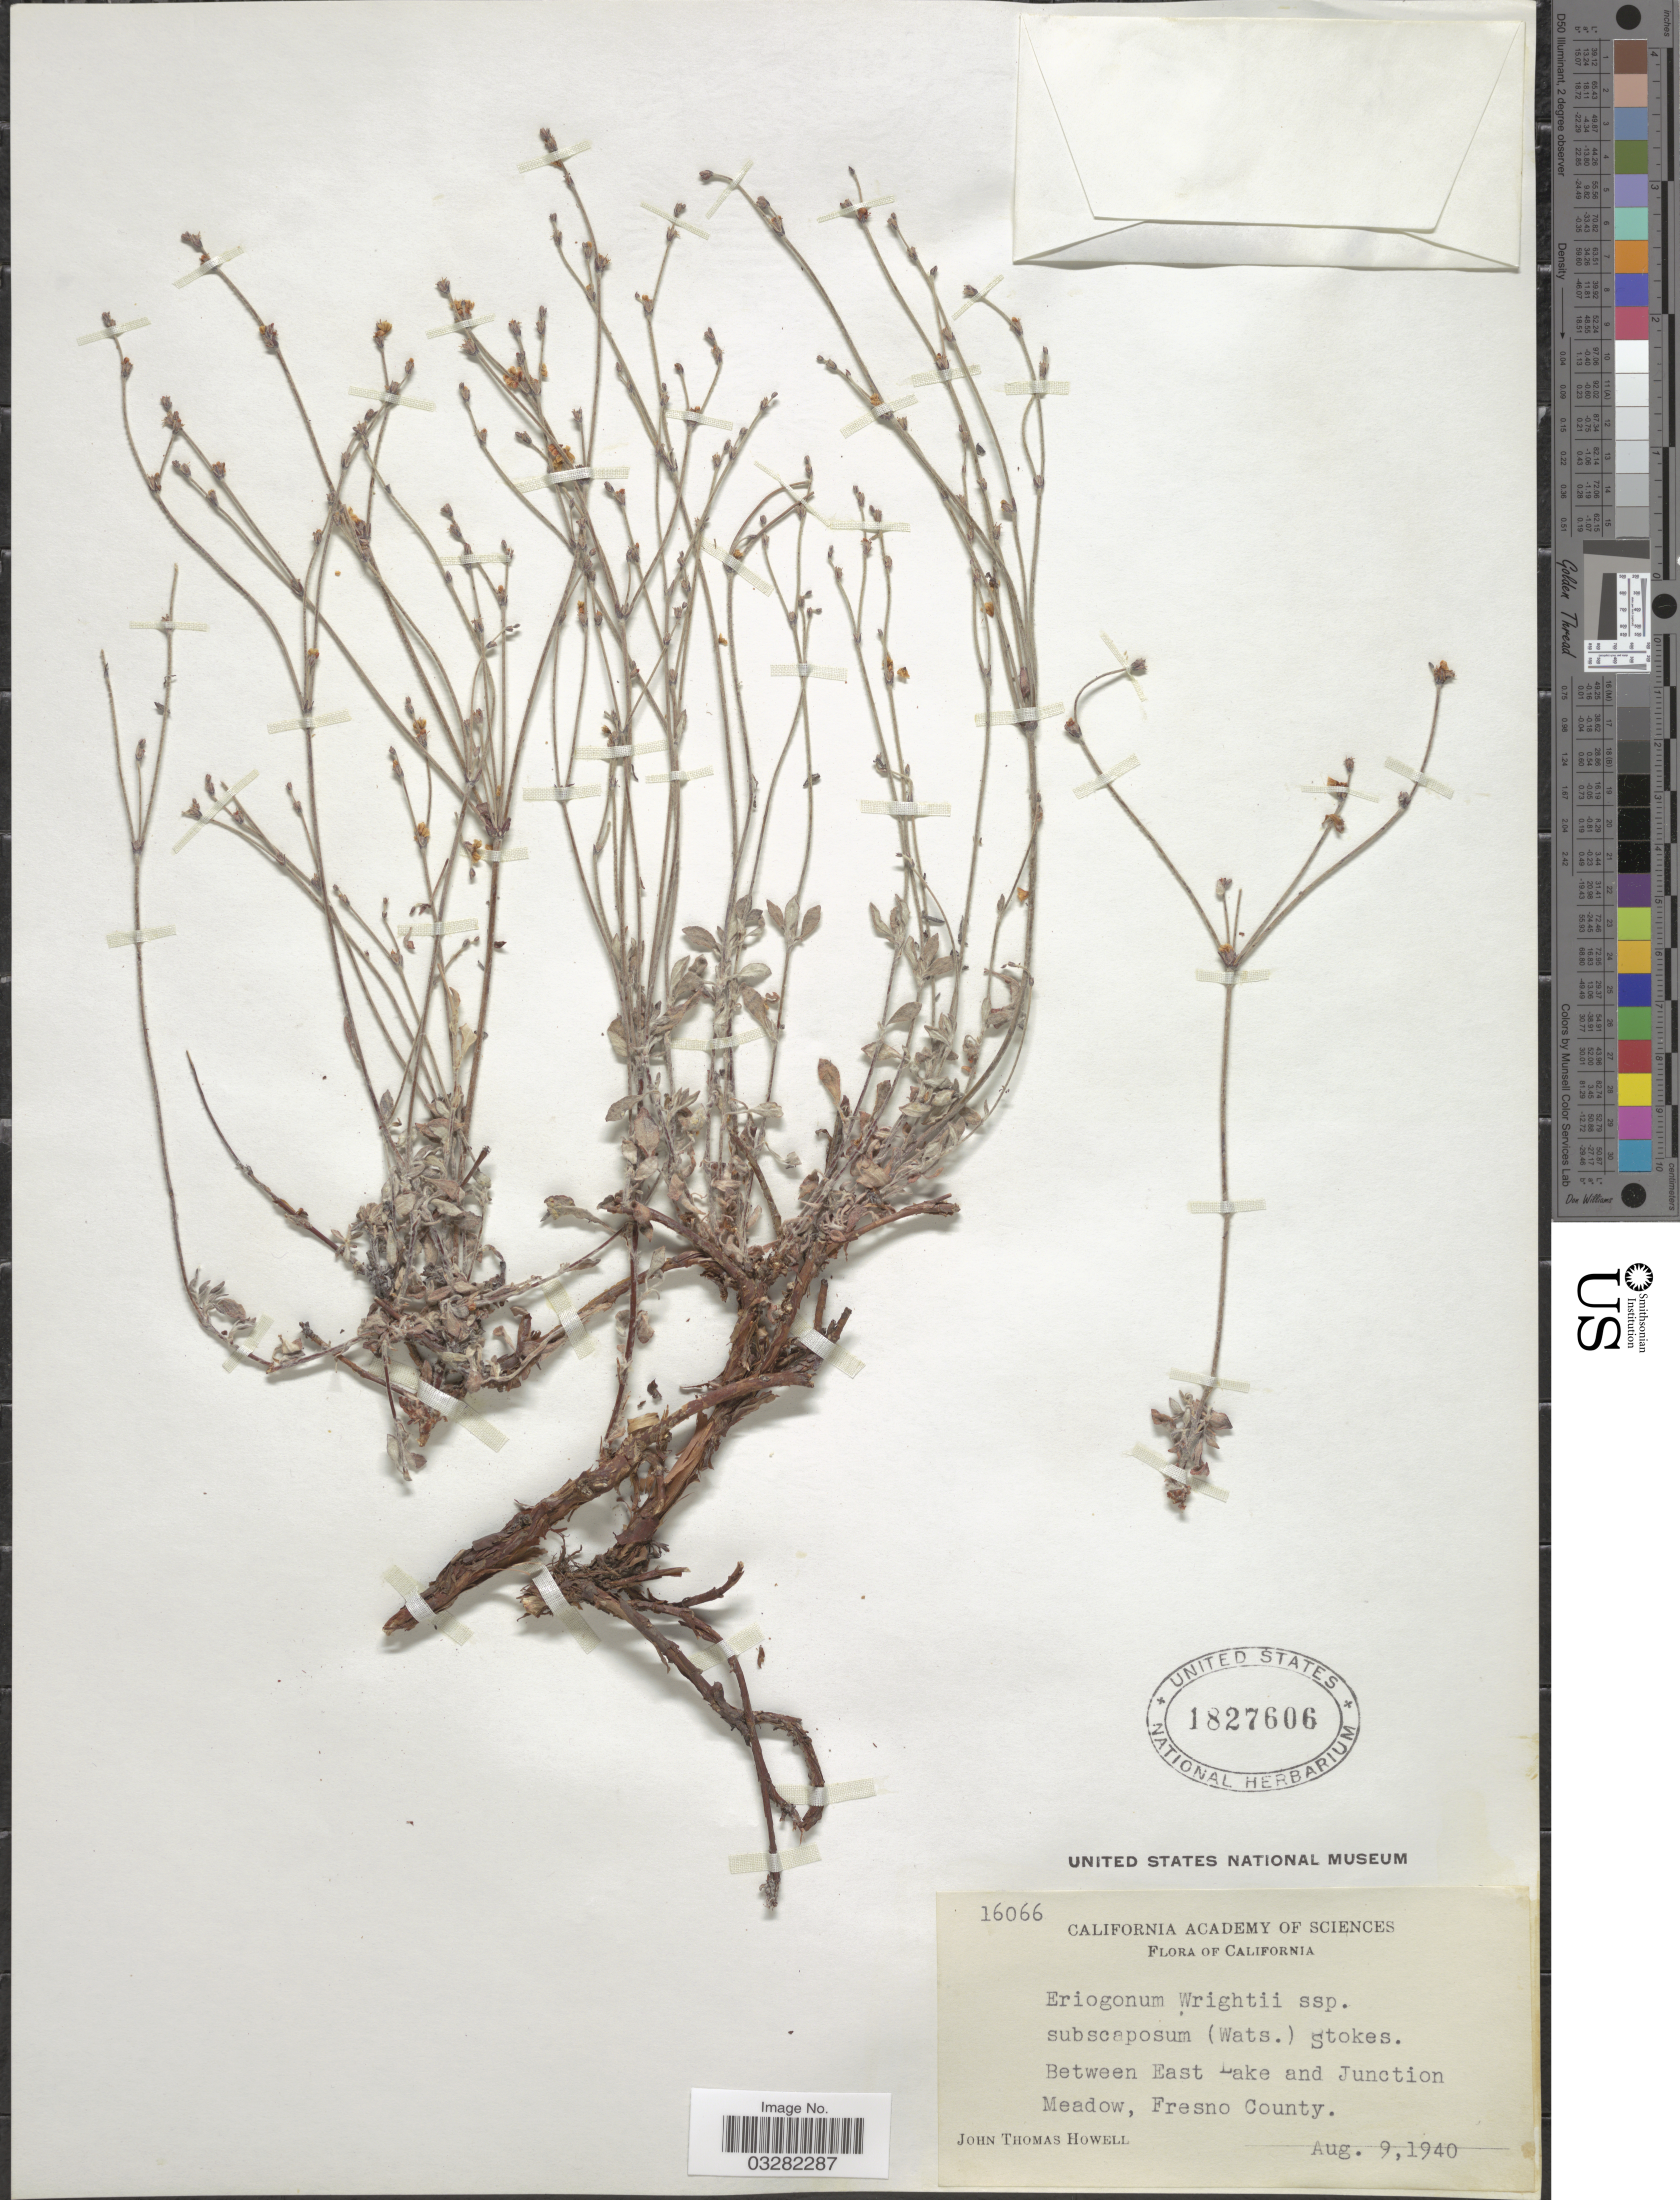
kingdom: Plantae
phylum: Tracheophyta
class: Magnoliopsida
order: Caryophyllales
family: Polygonaceae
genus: Eriogonum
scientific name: Eriogonum wrightii var. trachygonum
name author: (Torr. ex Benth.) Jeps.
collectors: J. T. Howell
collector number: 16066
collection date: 1940-08-09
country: United States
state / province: California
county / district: Fresno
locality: Between East Lake and Junction Meadow, Fresno County.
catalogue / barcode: US 1827606